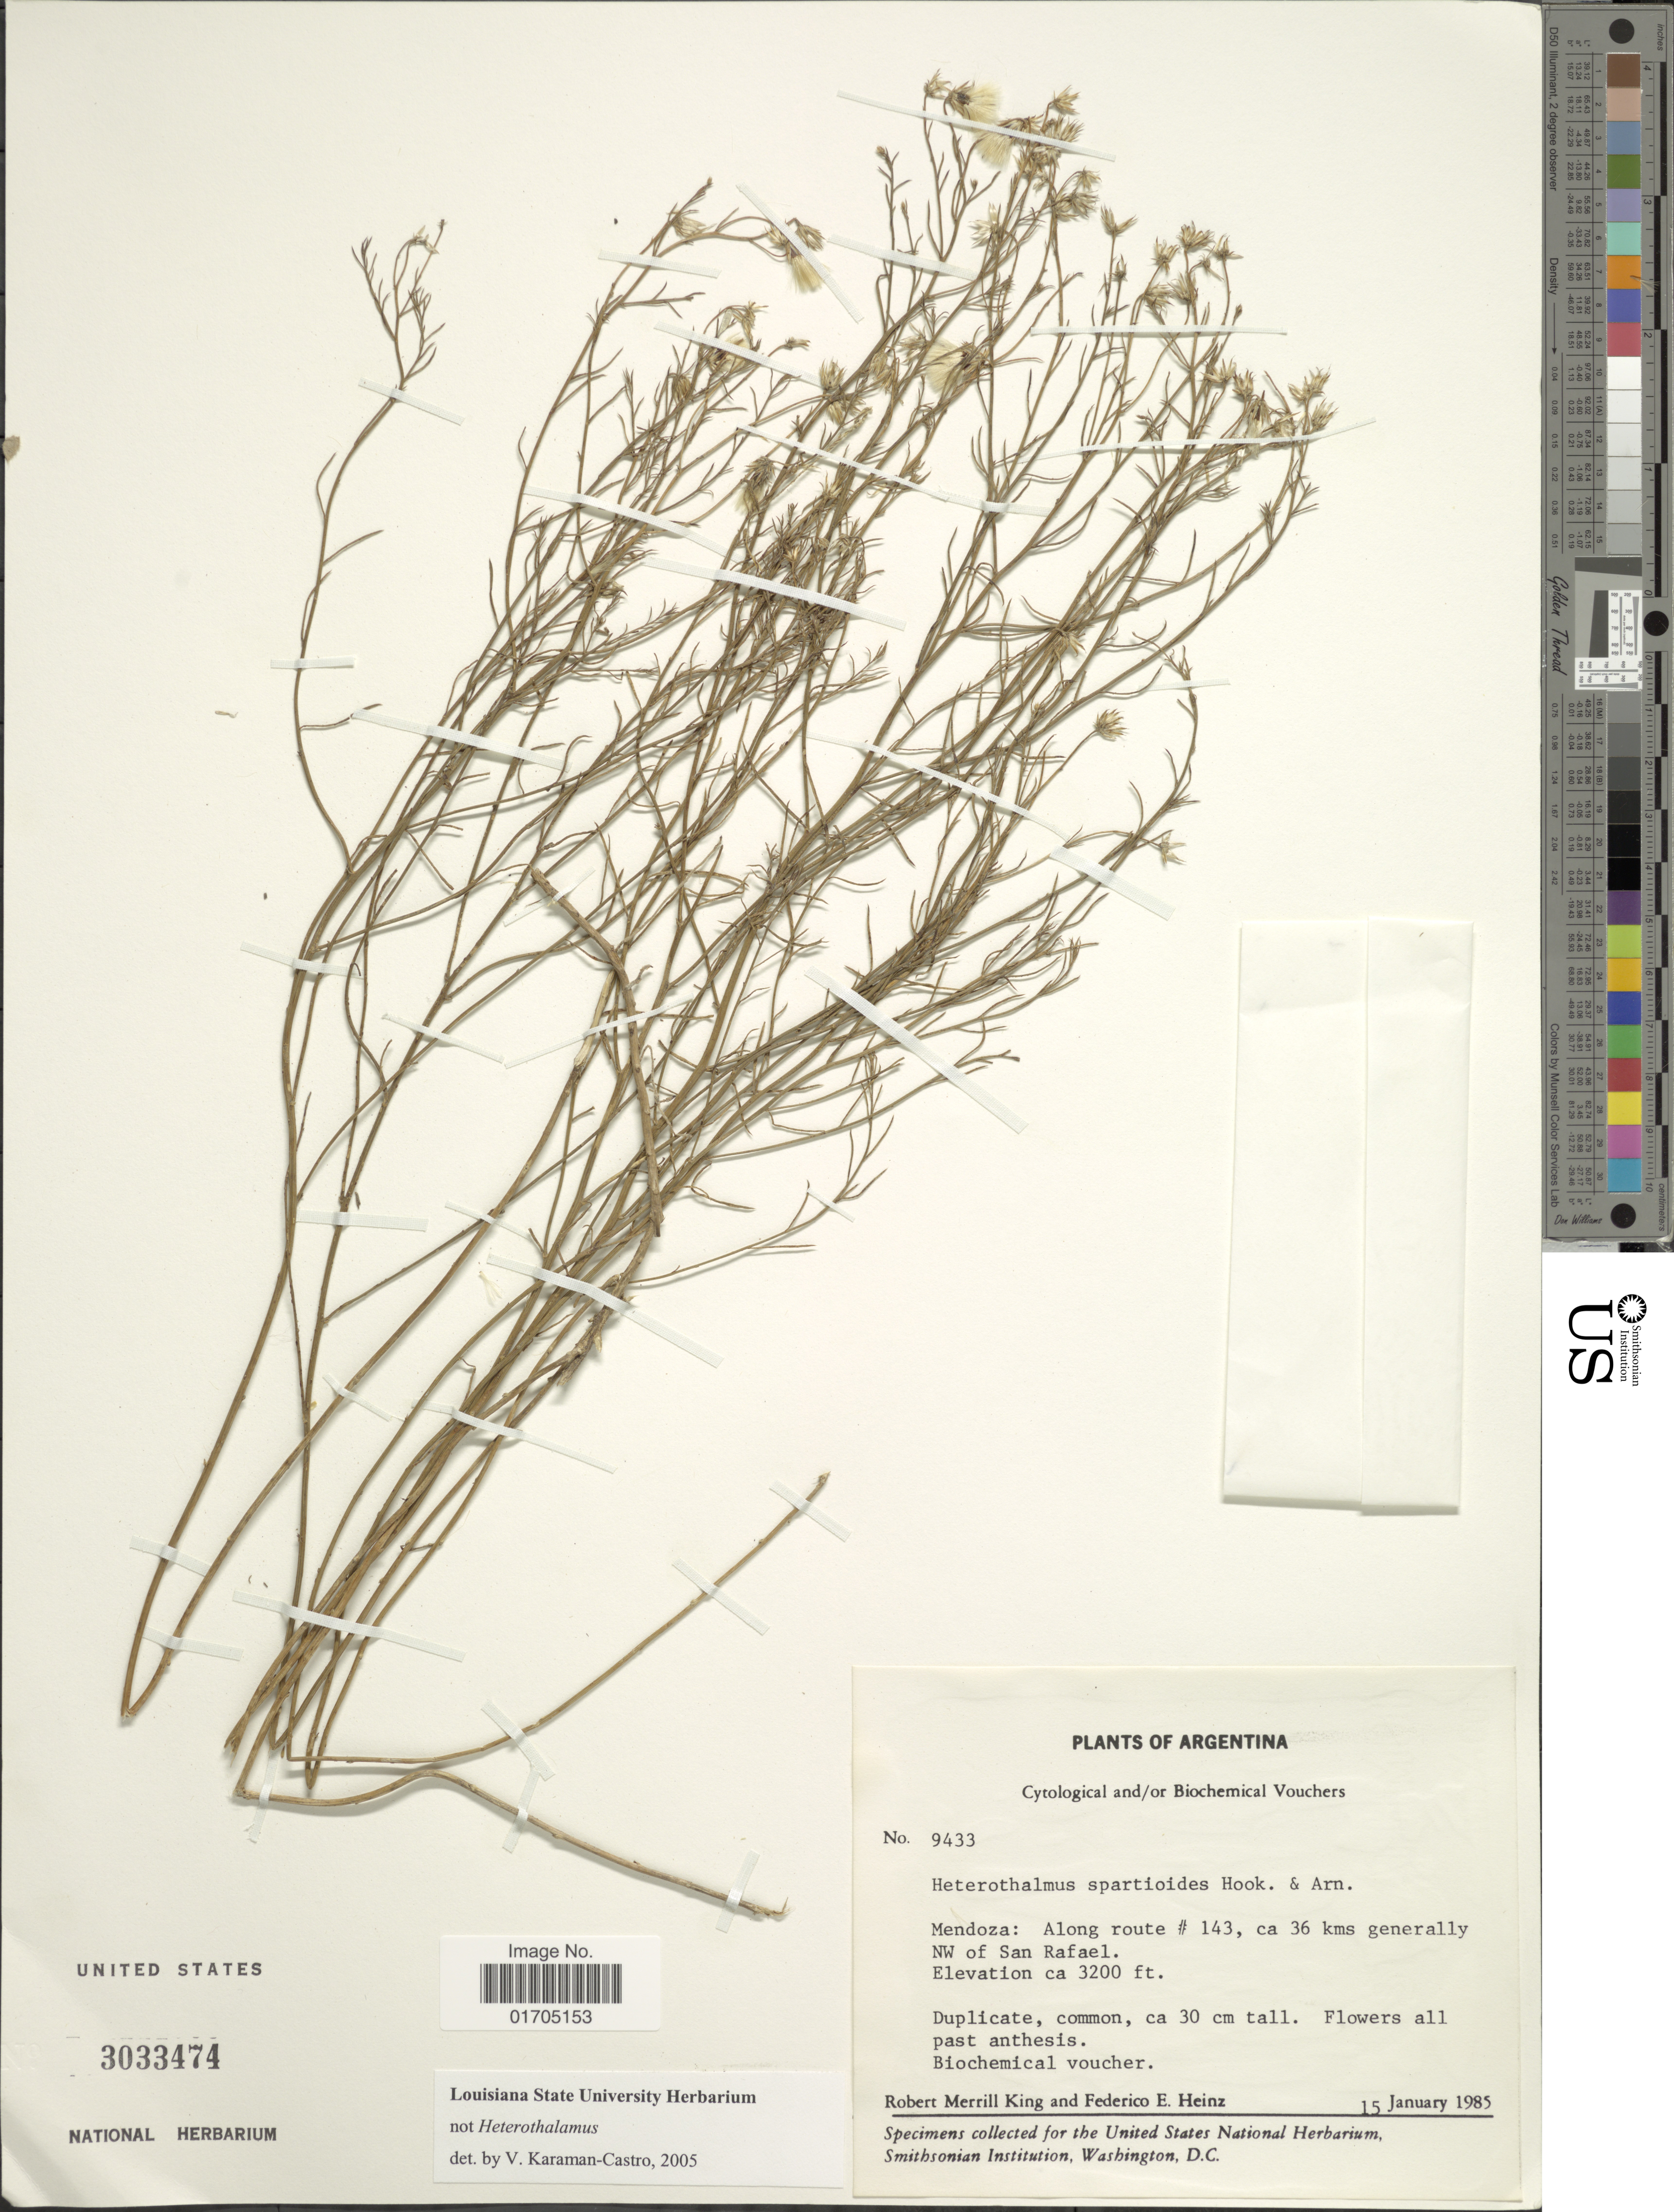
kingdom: Plantae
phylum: Tracheophyta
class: Magnoliopsida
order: Asterales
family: Asteraceae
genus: Symphyotrichum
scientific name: Symphyotrichum sp.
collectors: R. M. King & F. Heinz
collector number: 9433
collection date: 1985-01-15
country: Argentina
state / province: Mendoza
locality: Along route # 143, ca 36 kms generally NW of San Rafael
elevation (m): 975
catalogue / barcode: US 3033474